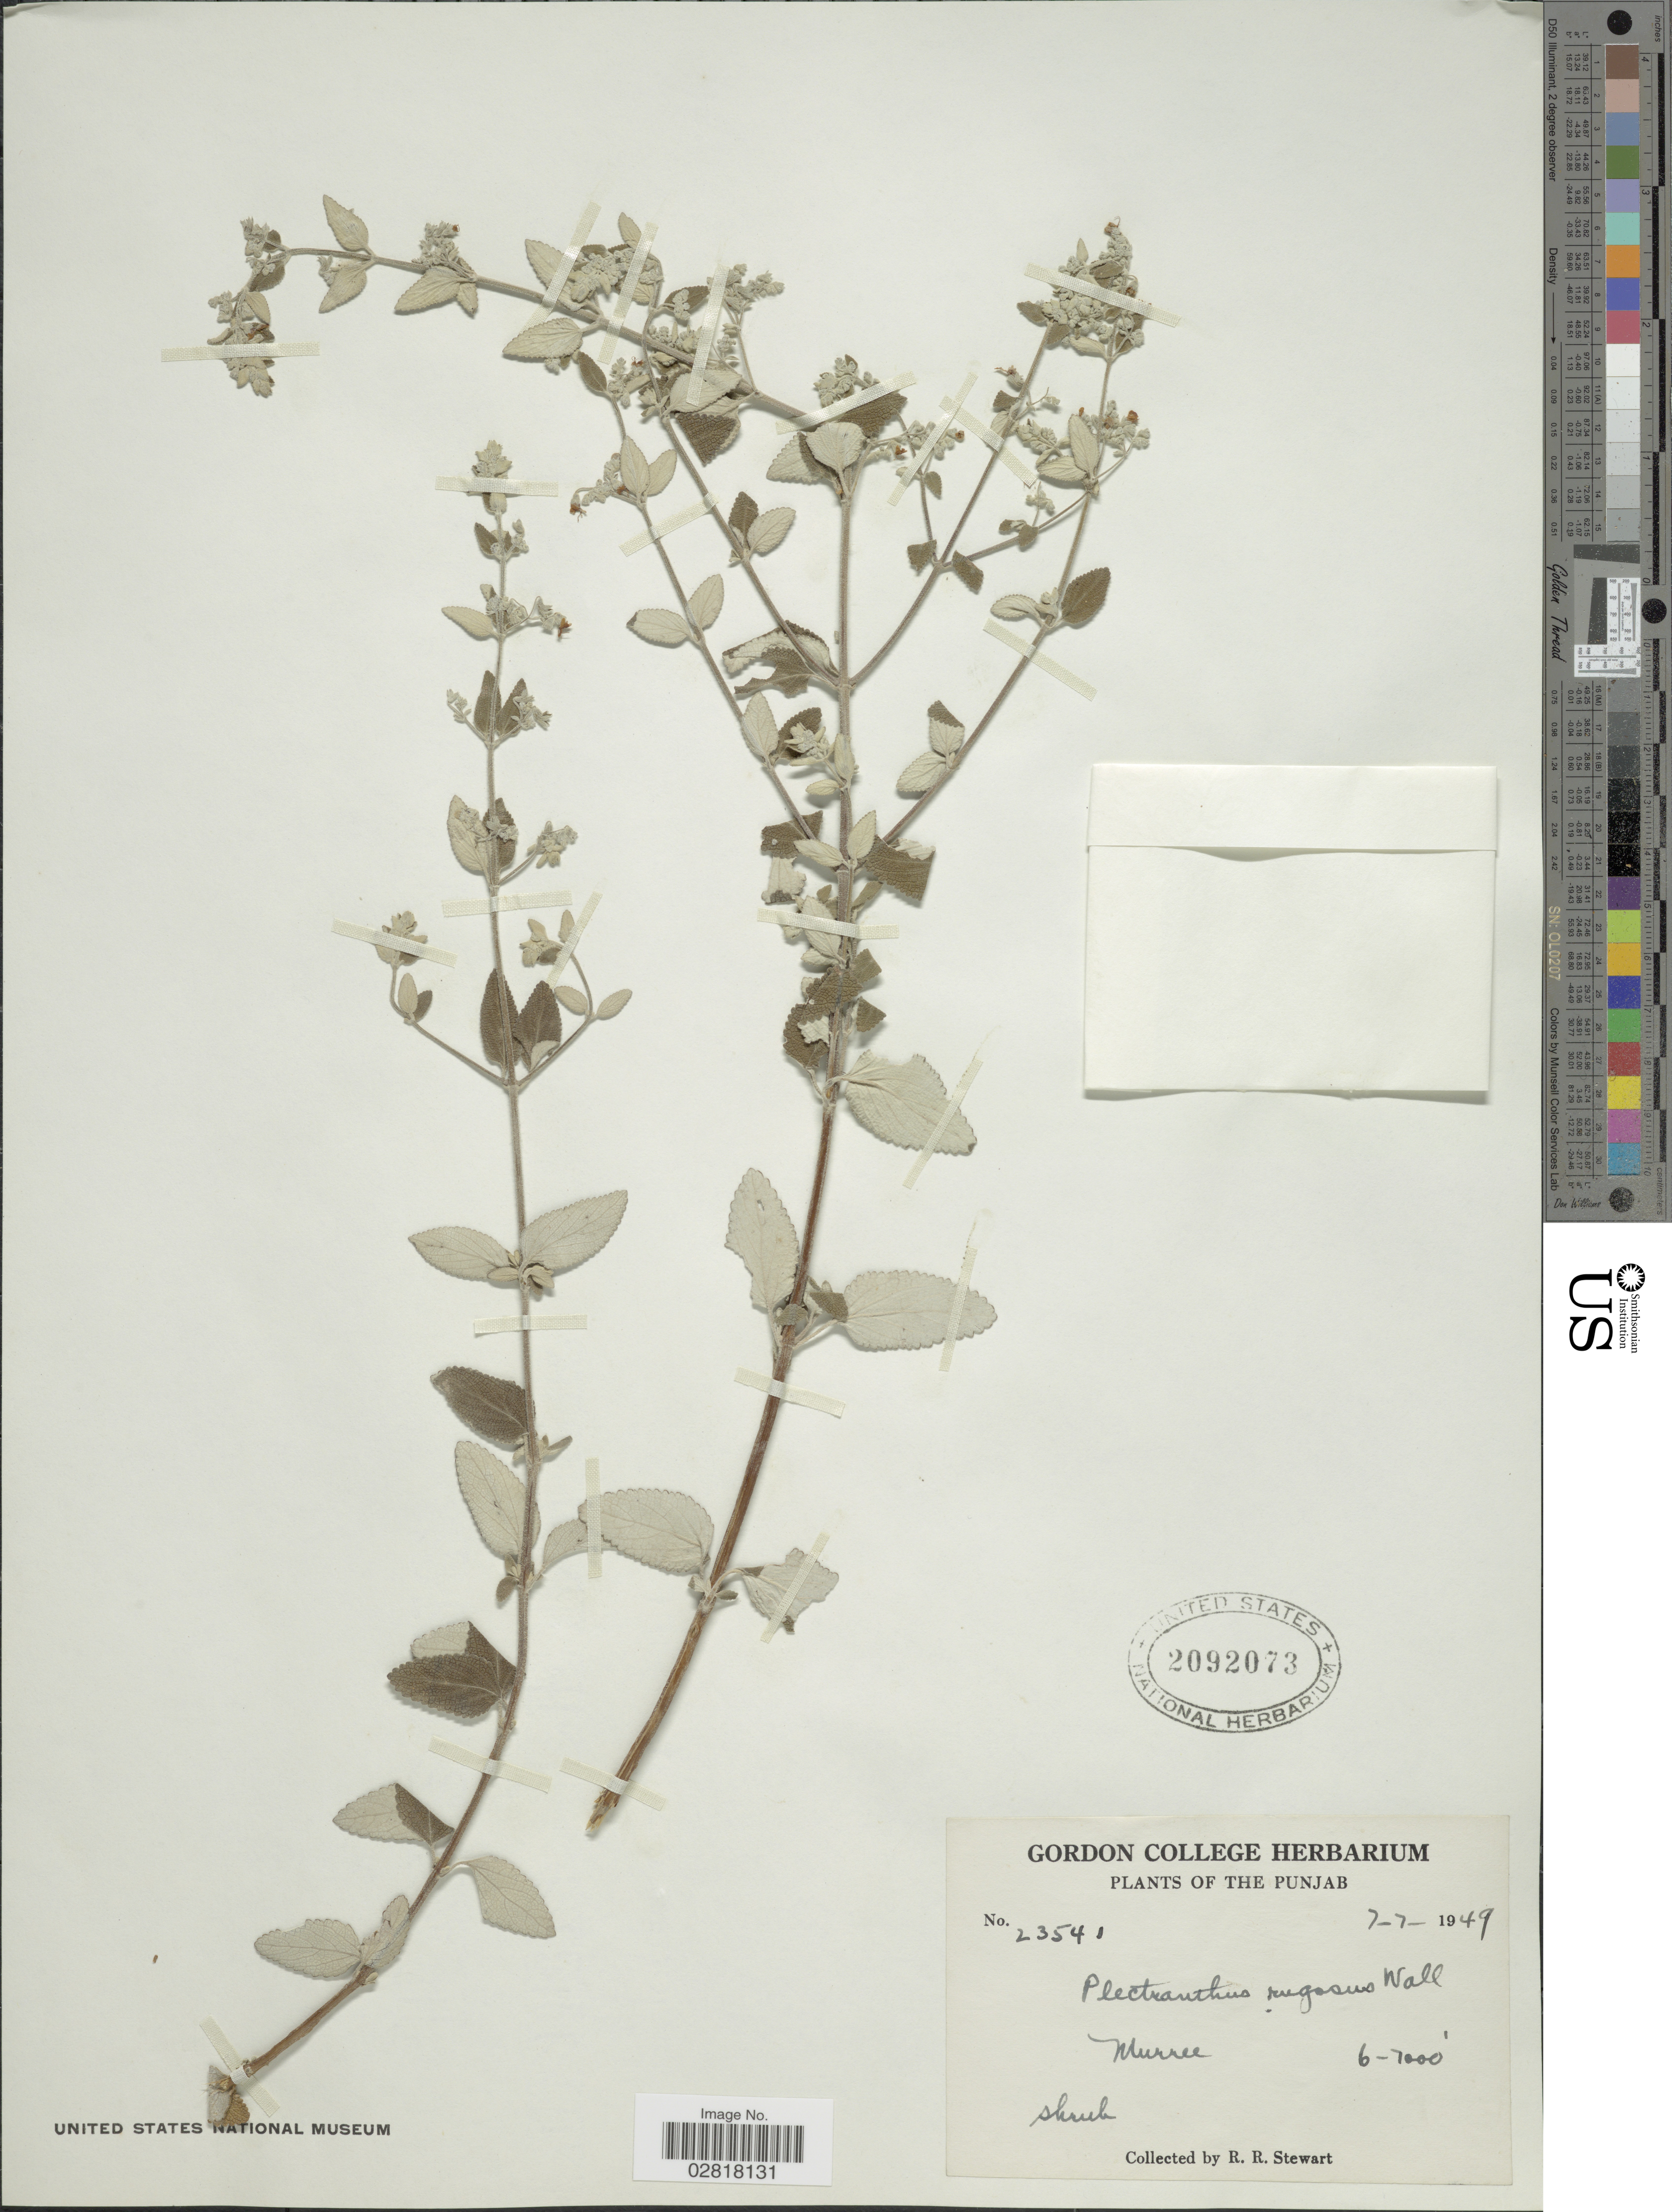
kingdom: Plantae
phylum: Tracheophyta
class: Magnoliopsida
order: Lamiales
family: Lamiaceae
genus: Plectranthus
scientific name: Plectranthus rugosus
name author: Wall. ex Benth.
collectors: R. R. Stewart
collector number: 23541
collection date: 1949-07-07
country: Pakistan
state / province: Punjab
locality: Murree.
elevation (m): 1829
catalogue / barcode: US 2092073